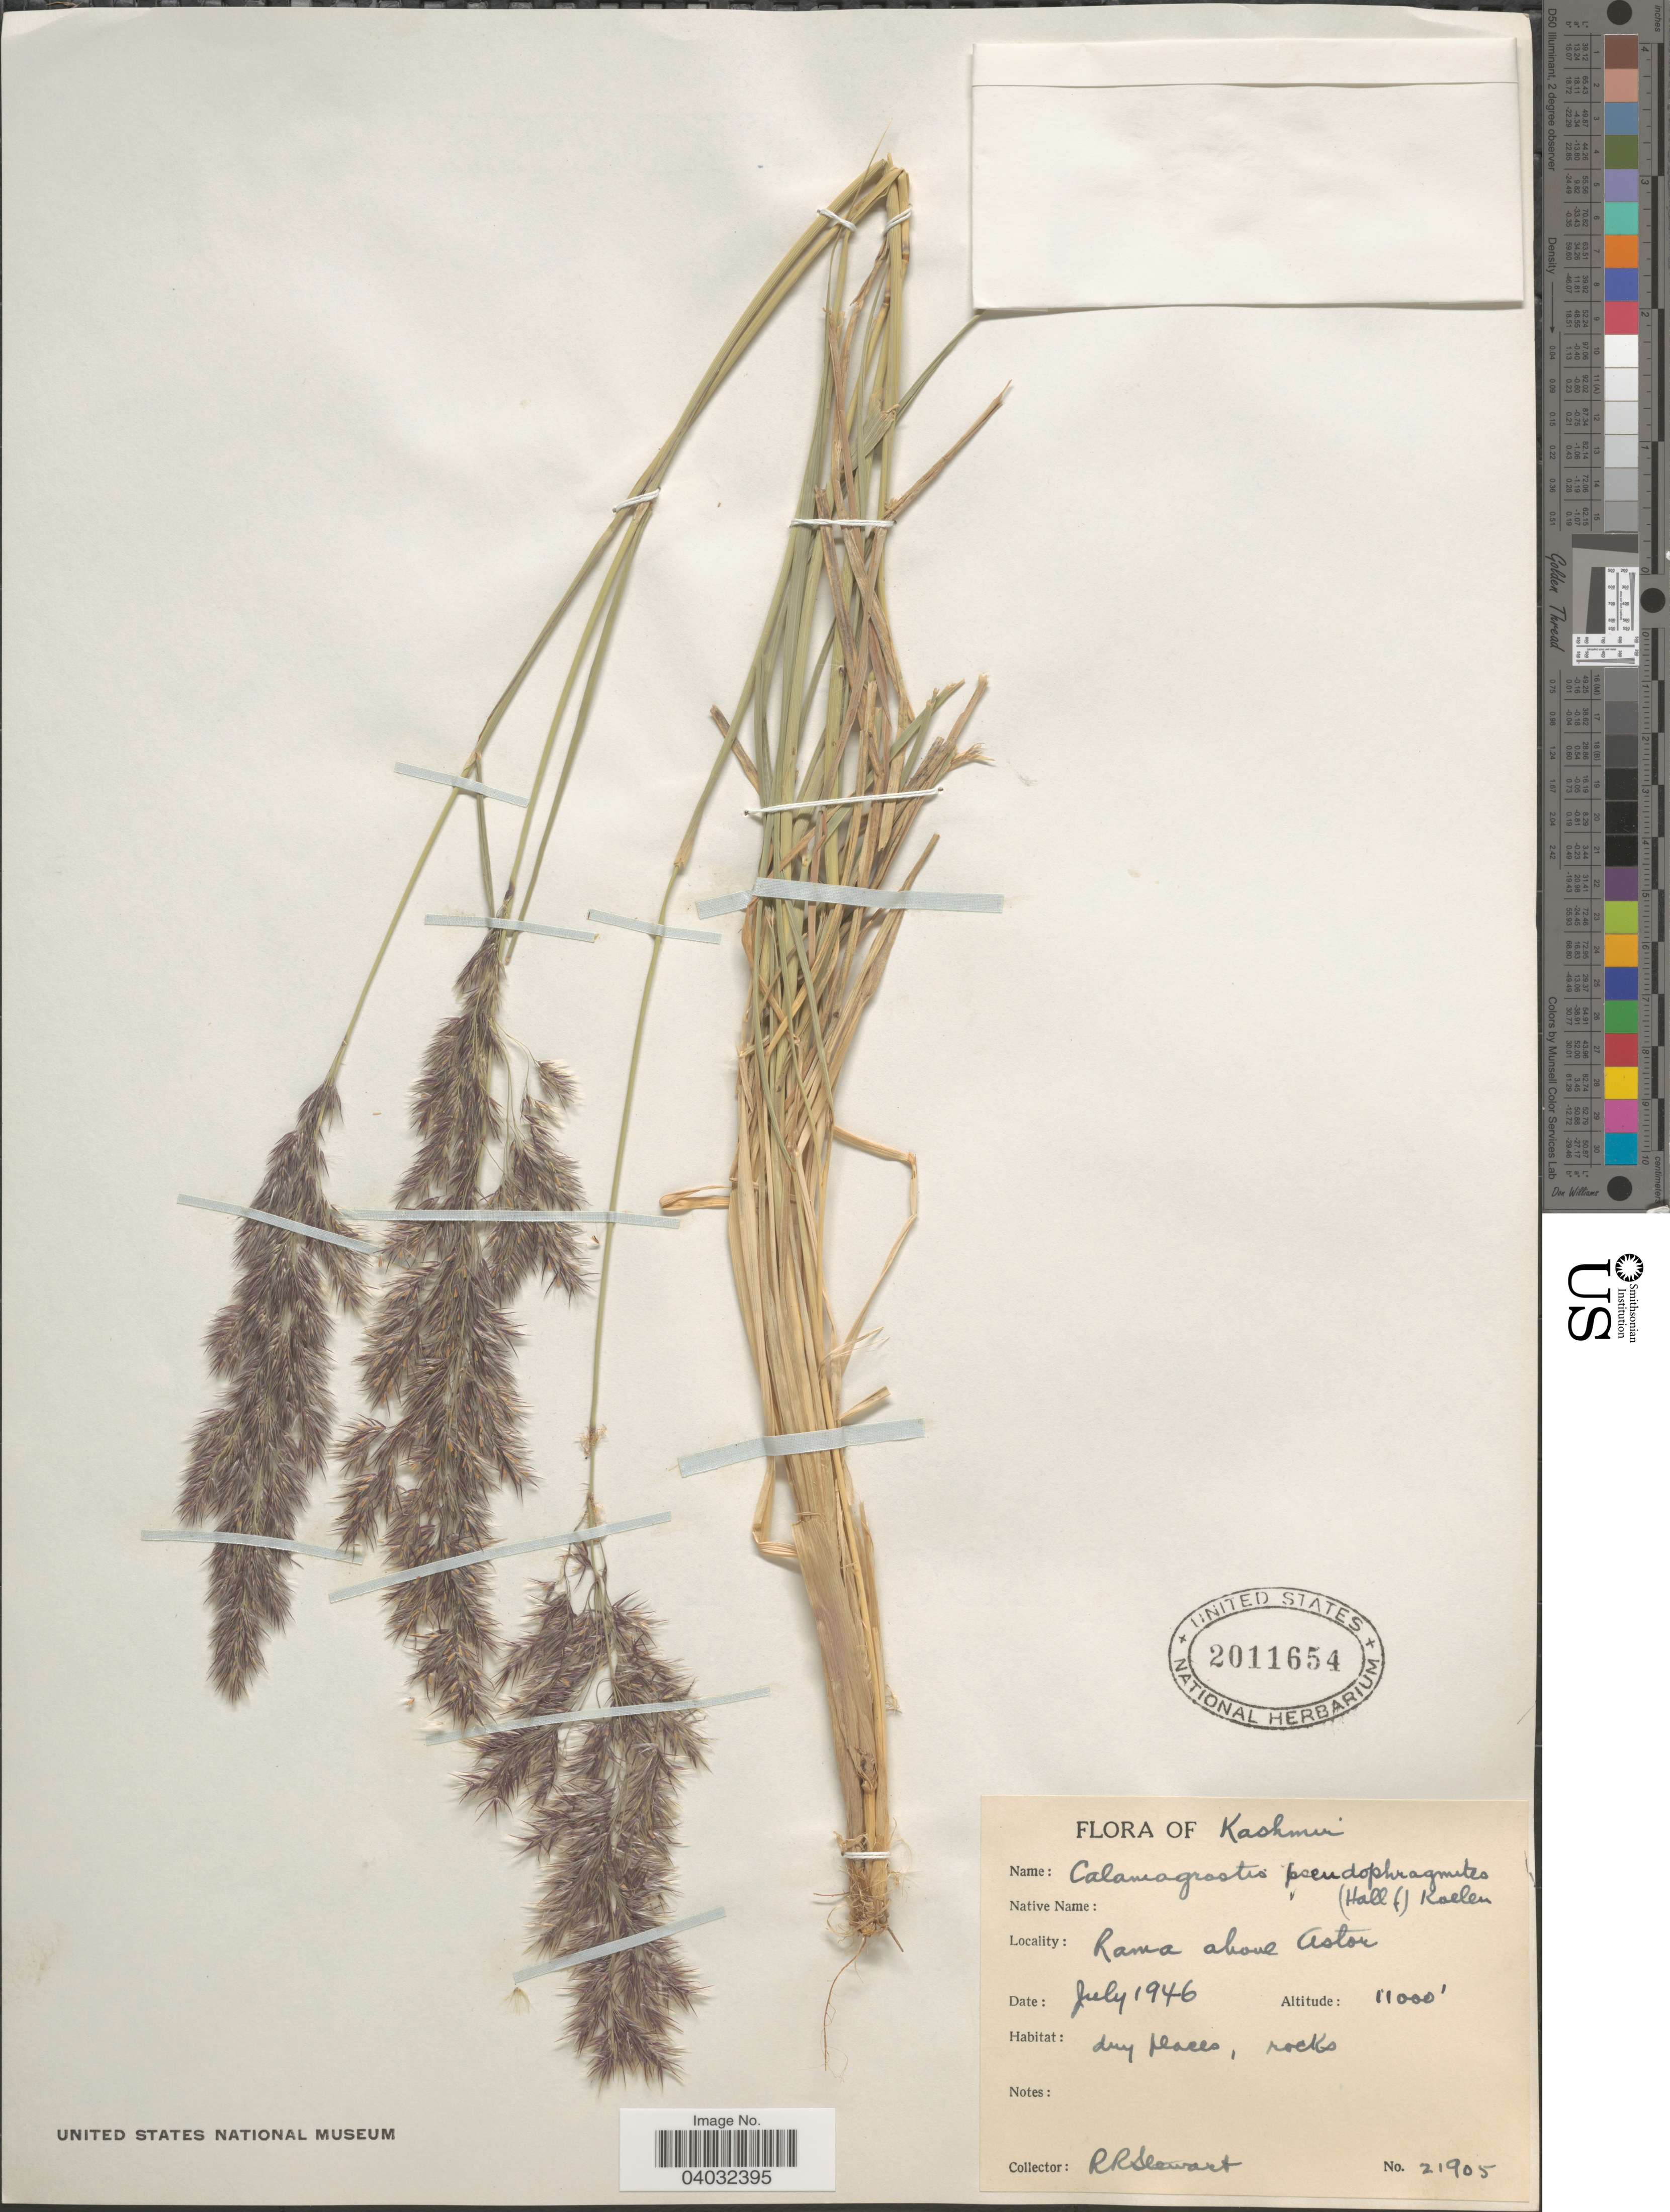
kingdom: Plantae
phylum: Tracheophyta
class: Liliopsida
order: Poales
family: Poaceae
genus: Calamagrostis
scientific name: Calamagrostis pseudophragmites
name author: (Haller f.) Koeler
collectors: R. Stewart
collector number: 21905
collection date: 1946-07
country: India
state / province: Jammu and Kashmir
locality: Kashmir. Rama above Astor.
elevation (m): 3353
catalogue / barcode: US 2011654